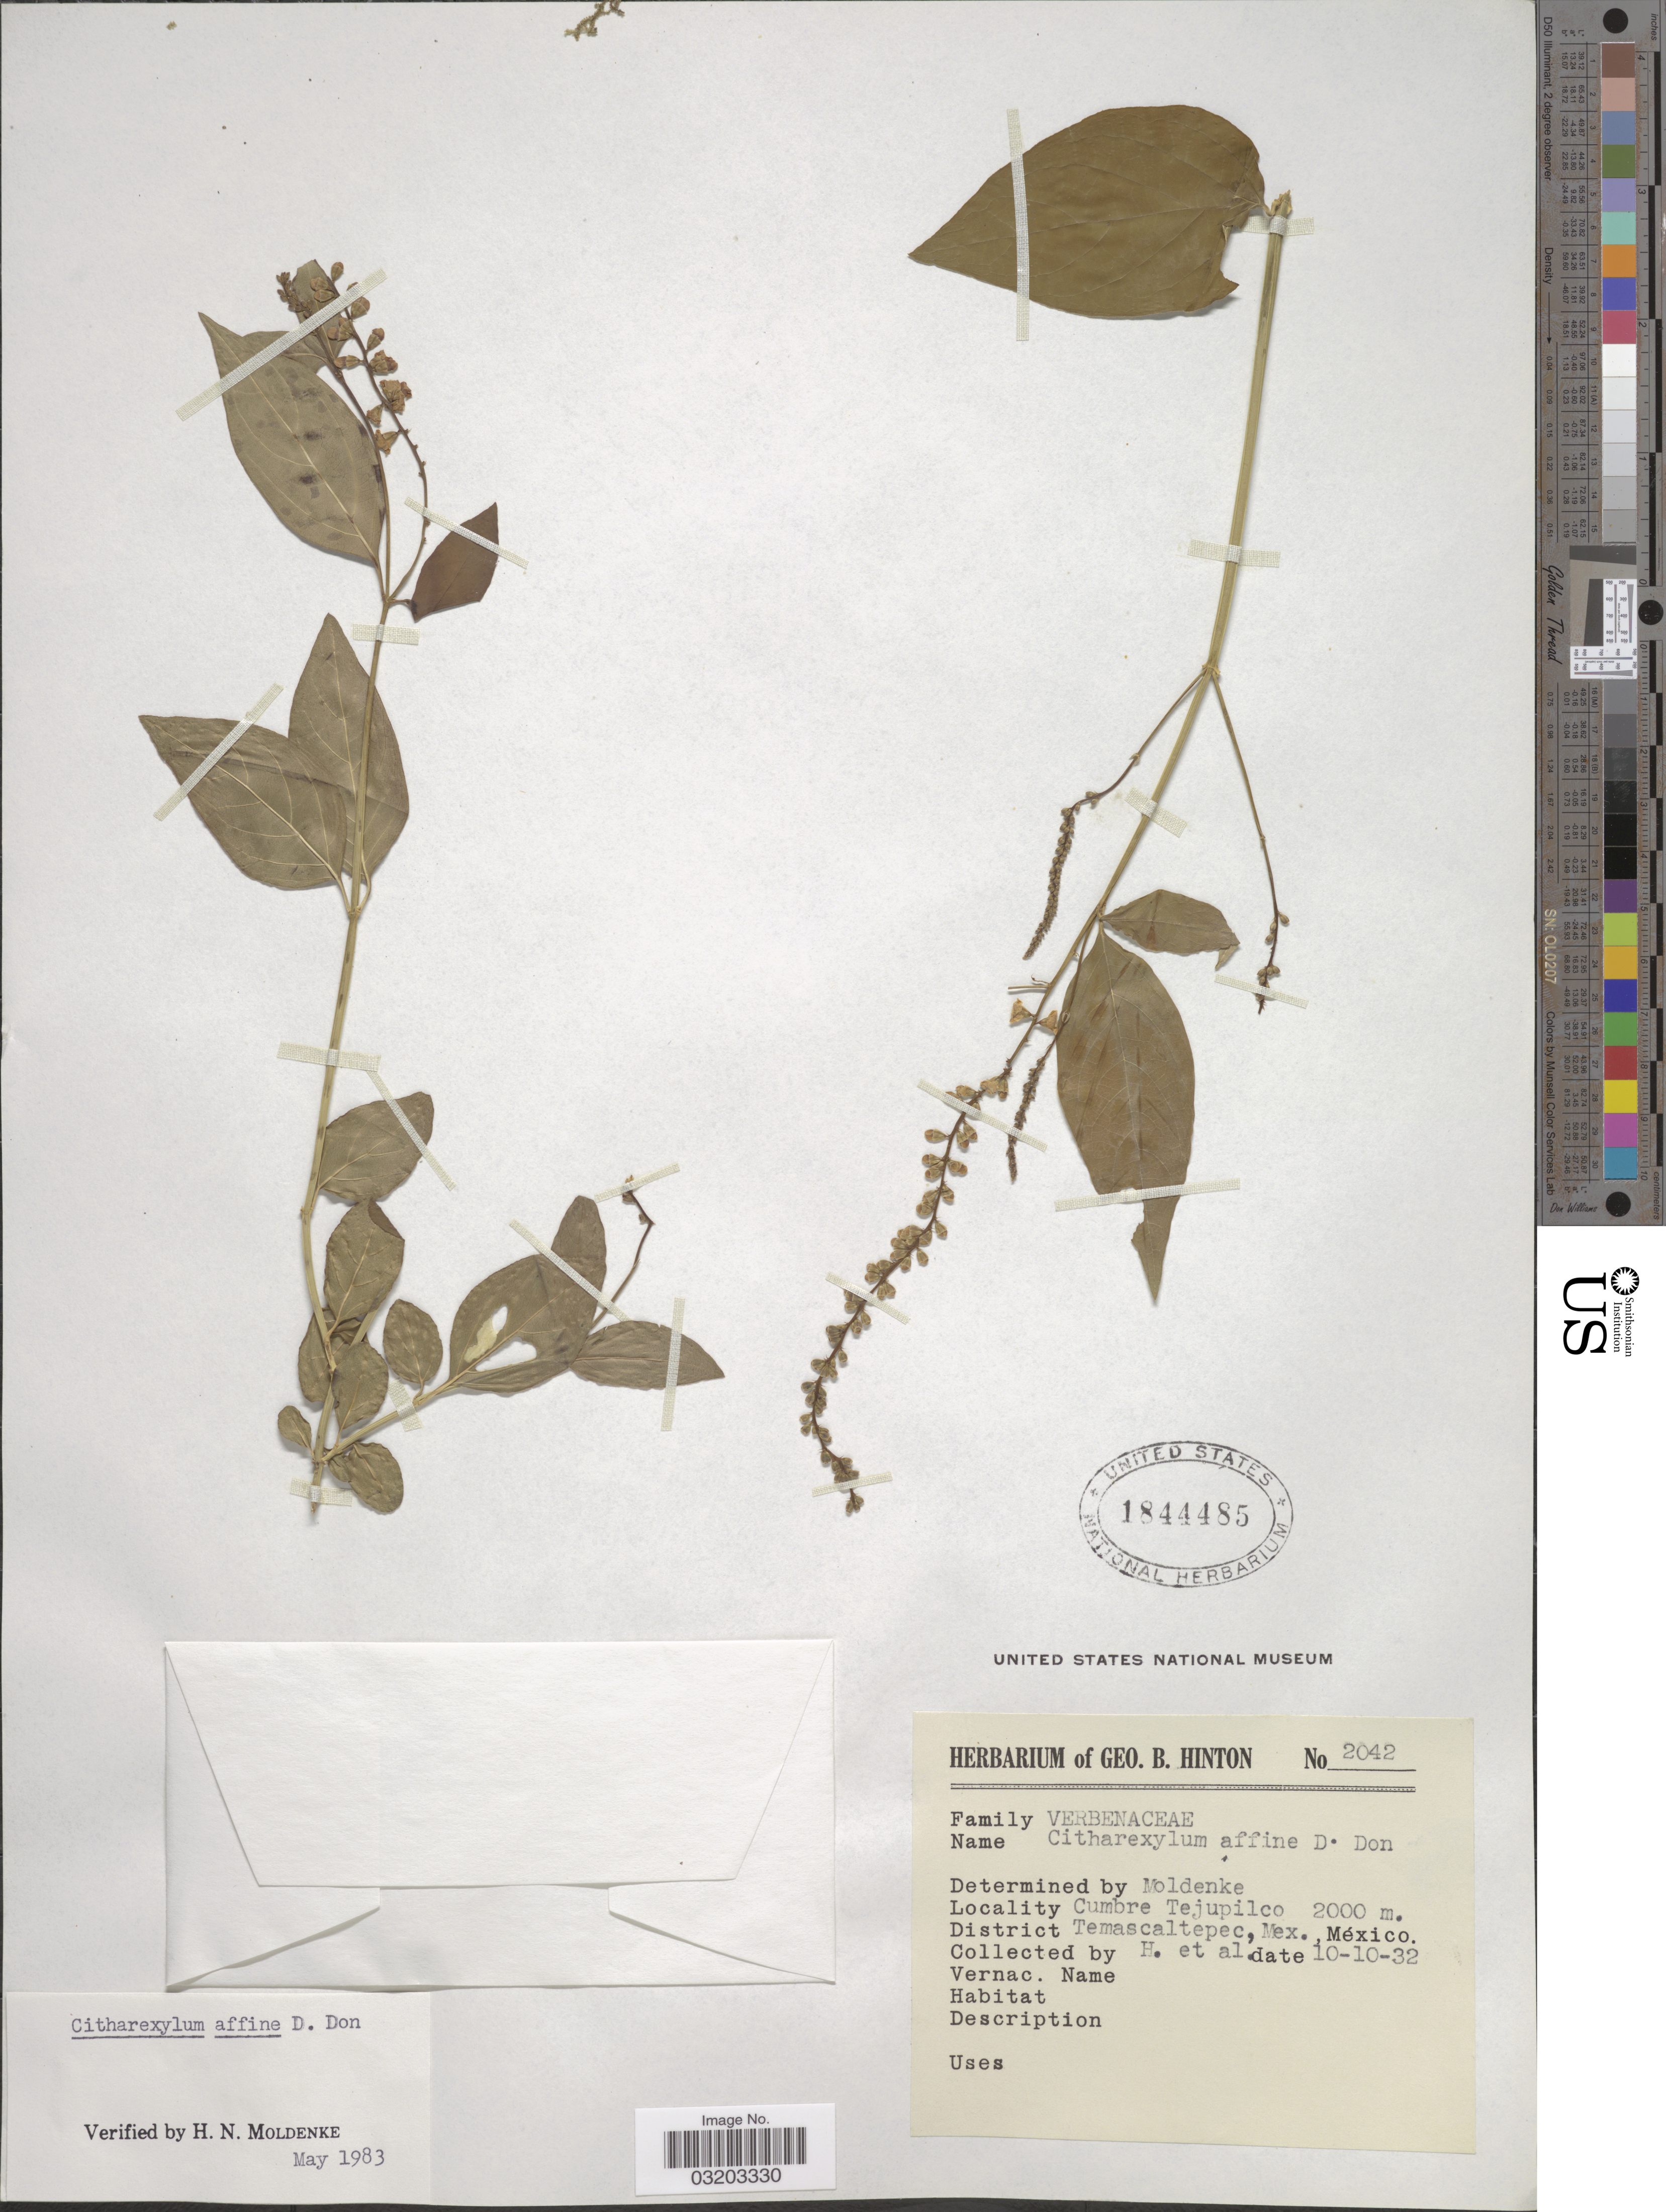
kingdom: Plantae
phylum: Tracheophyta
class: Magnoliopsida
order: Lamiales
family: Verbenaceae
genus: Citharexylum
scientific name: Citharexylum affine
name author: D. Don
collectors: G. B. Hinton & et al.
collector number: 2042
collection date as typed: Transcribed d/m/y: 10/10/32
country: Mexico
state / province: México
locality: Cumbre Tejupilco. District Temascaltepec, Mex.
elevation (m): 2000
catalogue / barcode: US 1844485